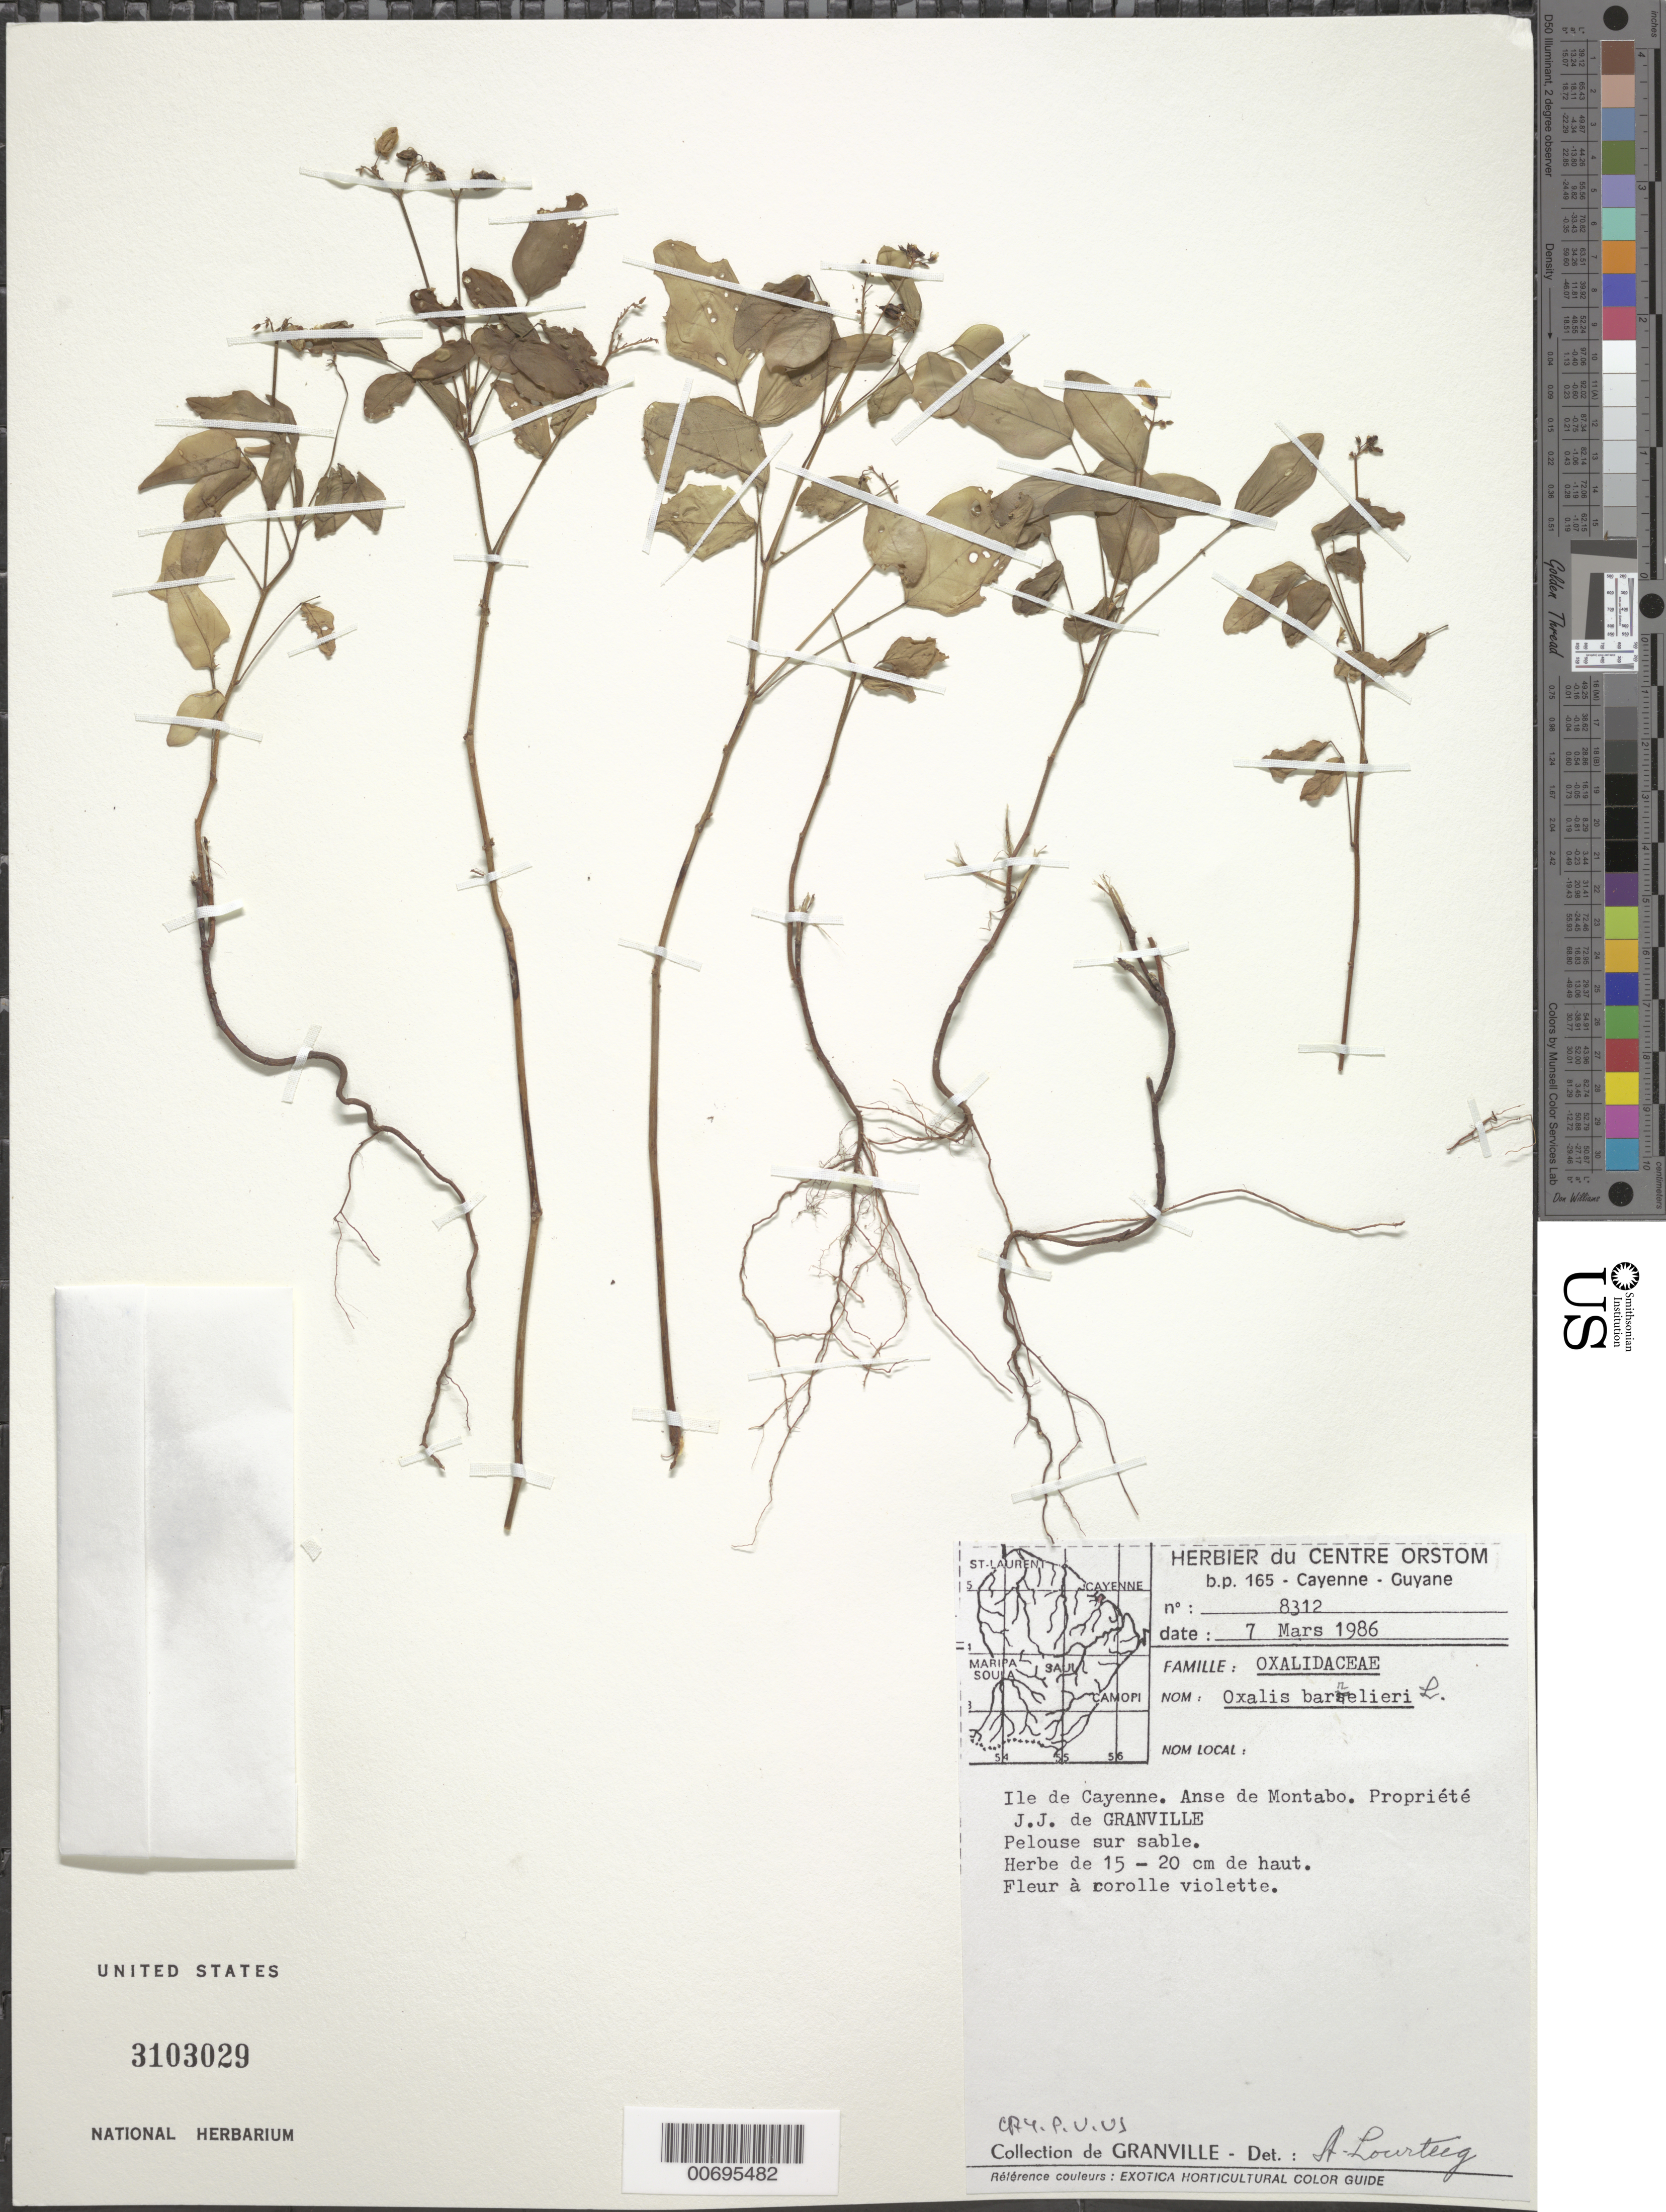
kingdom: Plantae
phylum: Tracheophyta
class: Magnoliopsida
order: Oxalidales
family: Oxalidaceae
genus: Oxalis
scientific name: Oxalis barrelieri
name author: L.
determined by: Lourteig, A.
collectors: J.-J. de Granville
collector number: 8312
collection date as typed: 7-Mar-86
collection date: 1986-03-07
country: French Guiana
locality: Ile de Cayenne, Anse de Montabo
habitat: Pelouse sur sable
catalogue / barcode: US 3103029